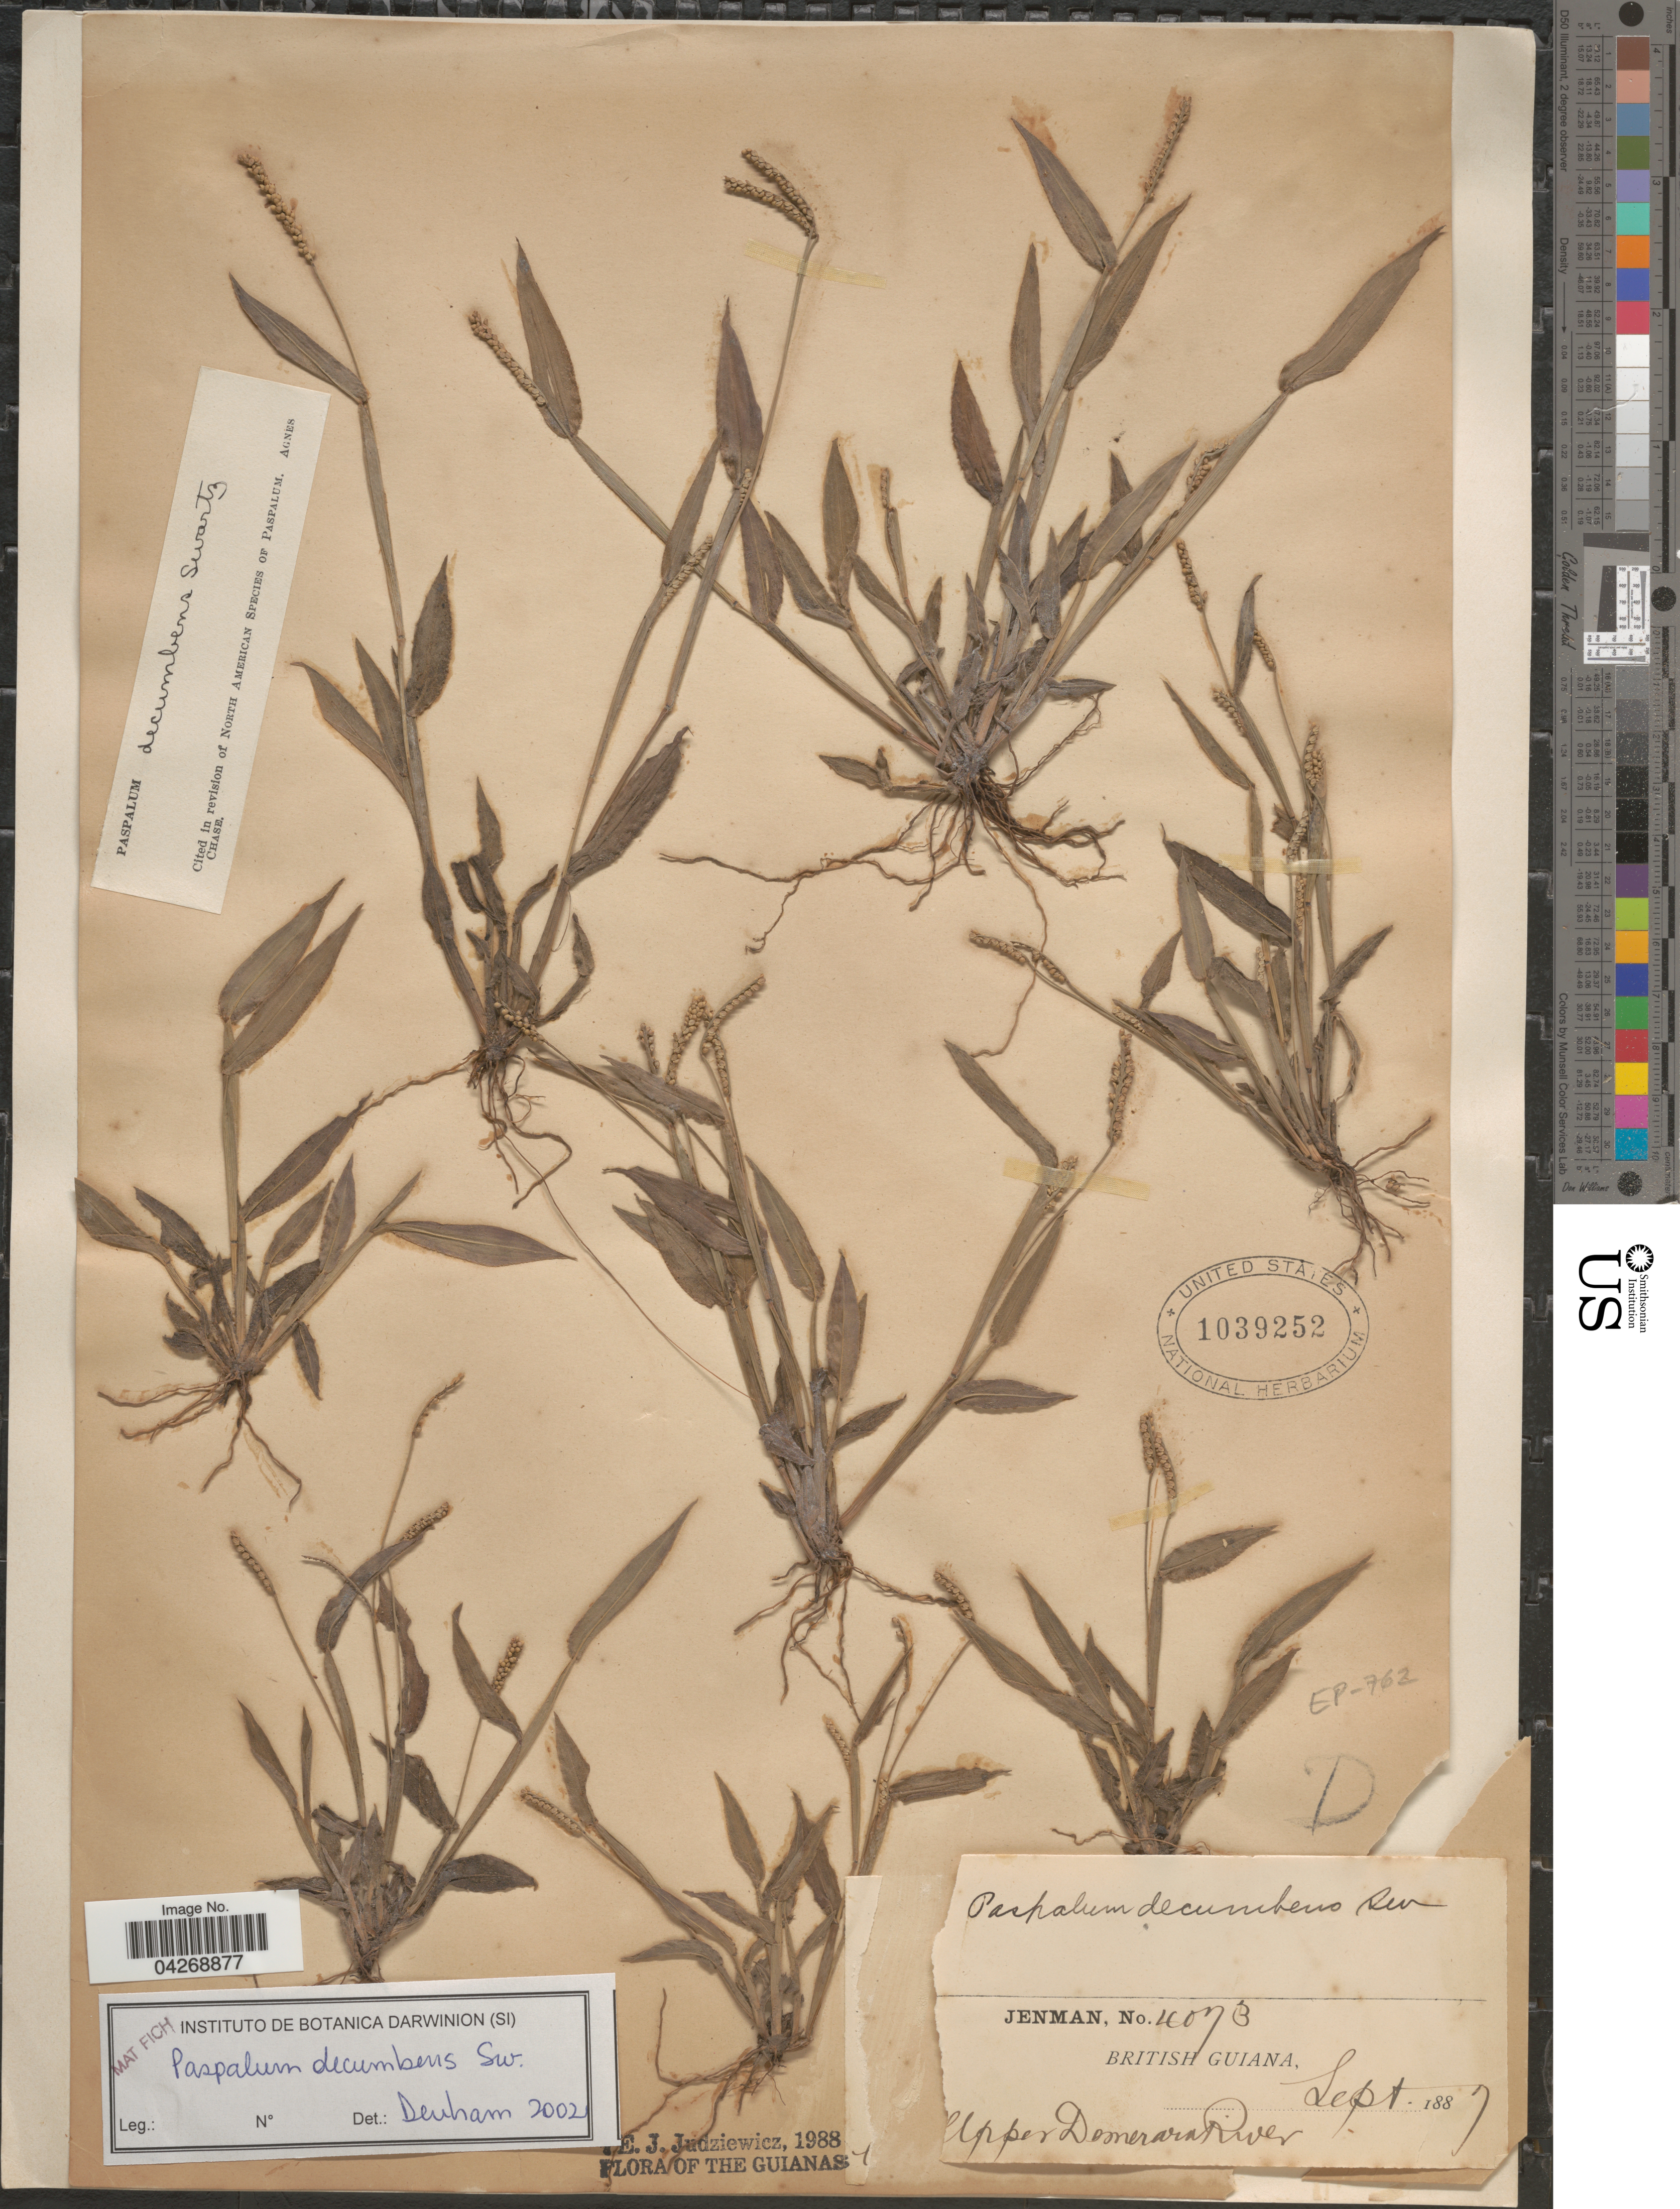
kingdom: Plantae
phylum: Tracheophyta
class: Liliopsida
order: Poales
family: Poaceae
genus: Paspalum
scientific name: Paspalum decumbens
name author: Sw.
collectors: -. Jenman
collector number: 4073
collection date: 1887-09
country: Guyana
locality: British Guiana, Upper Demerara River.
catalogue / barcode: US 1039252